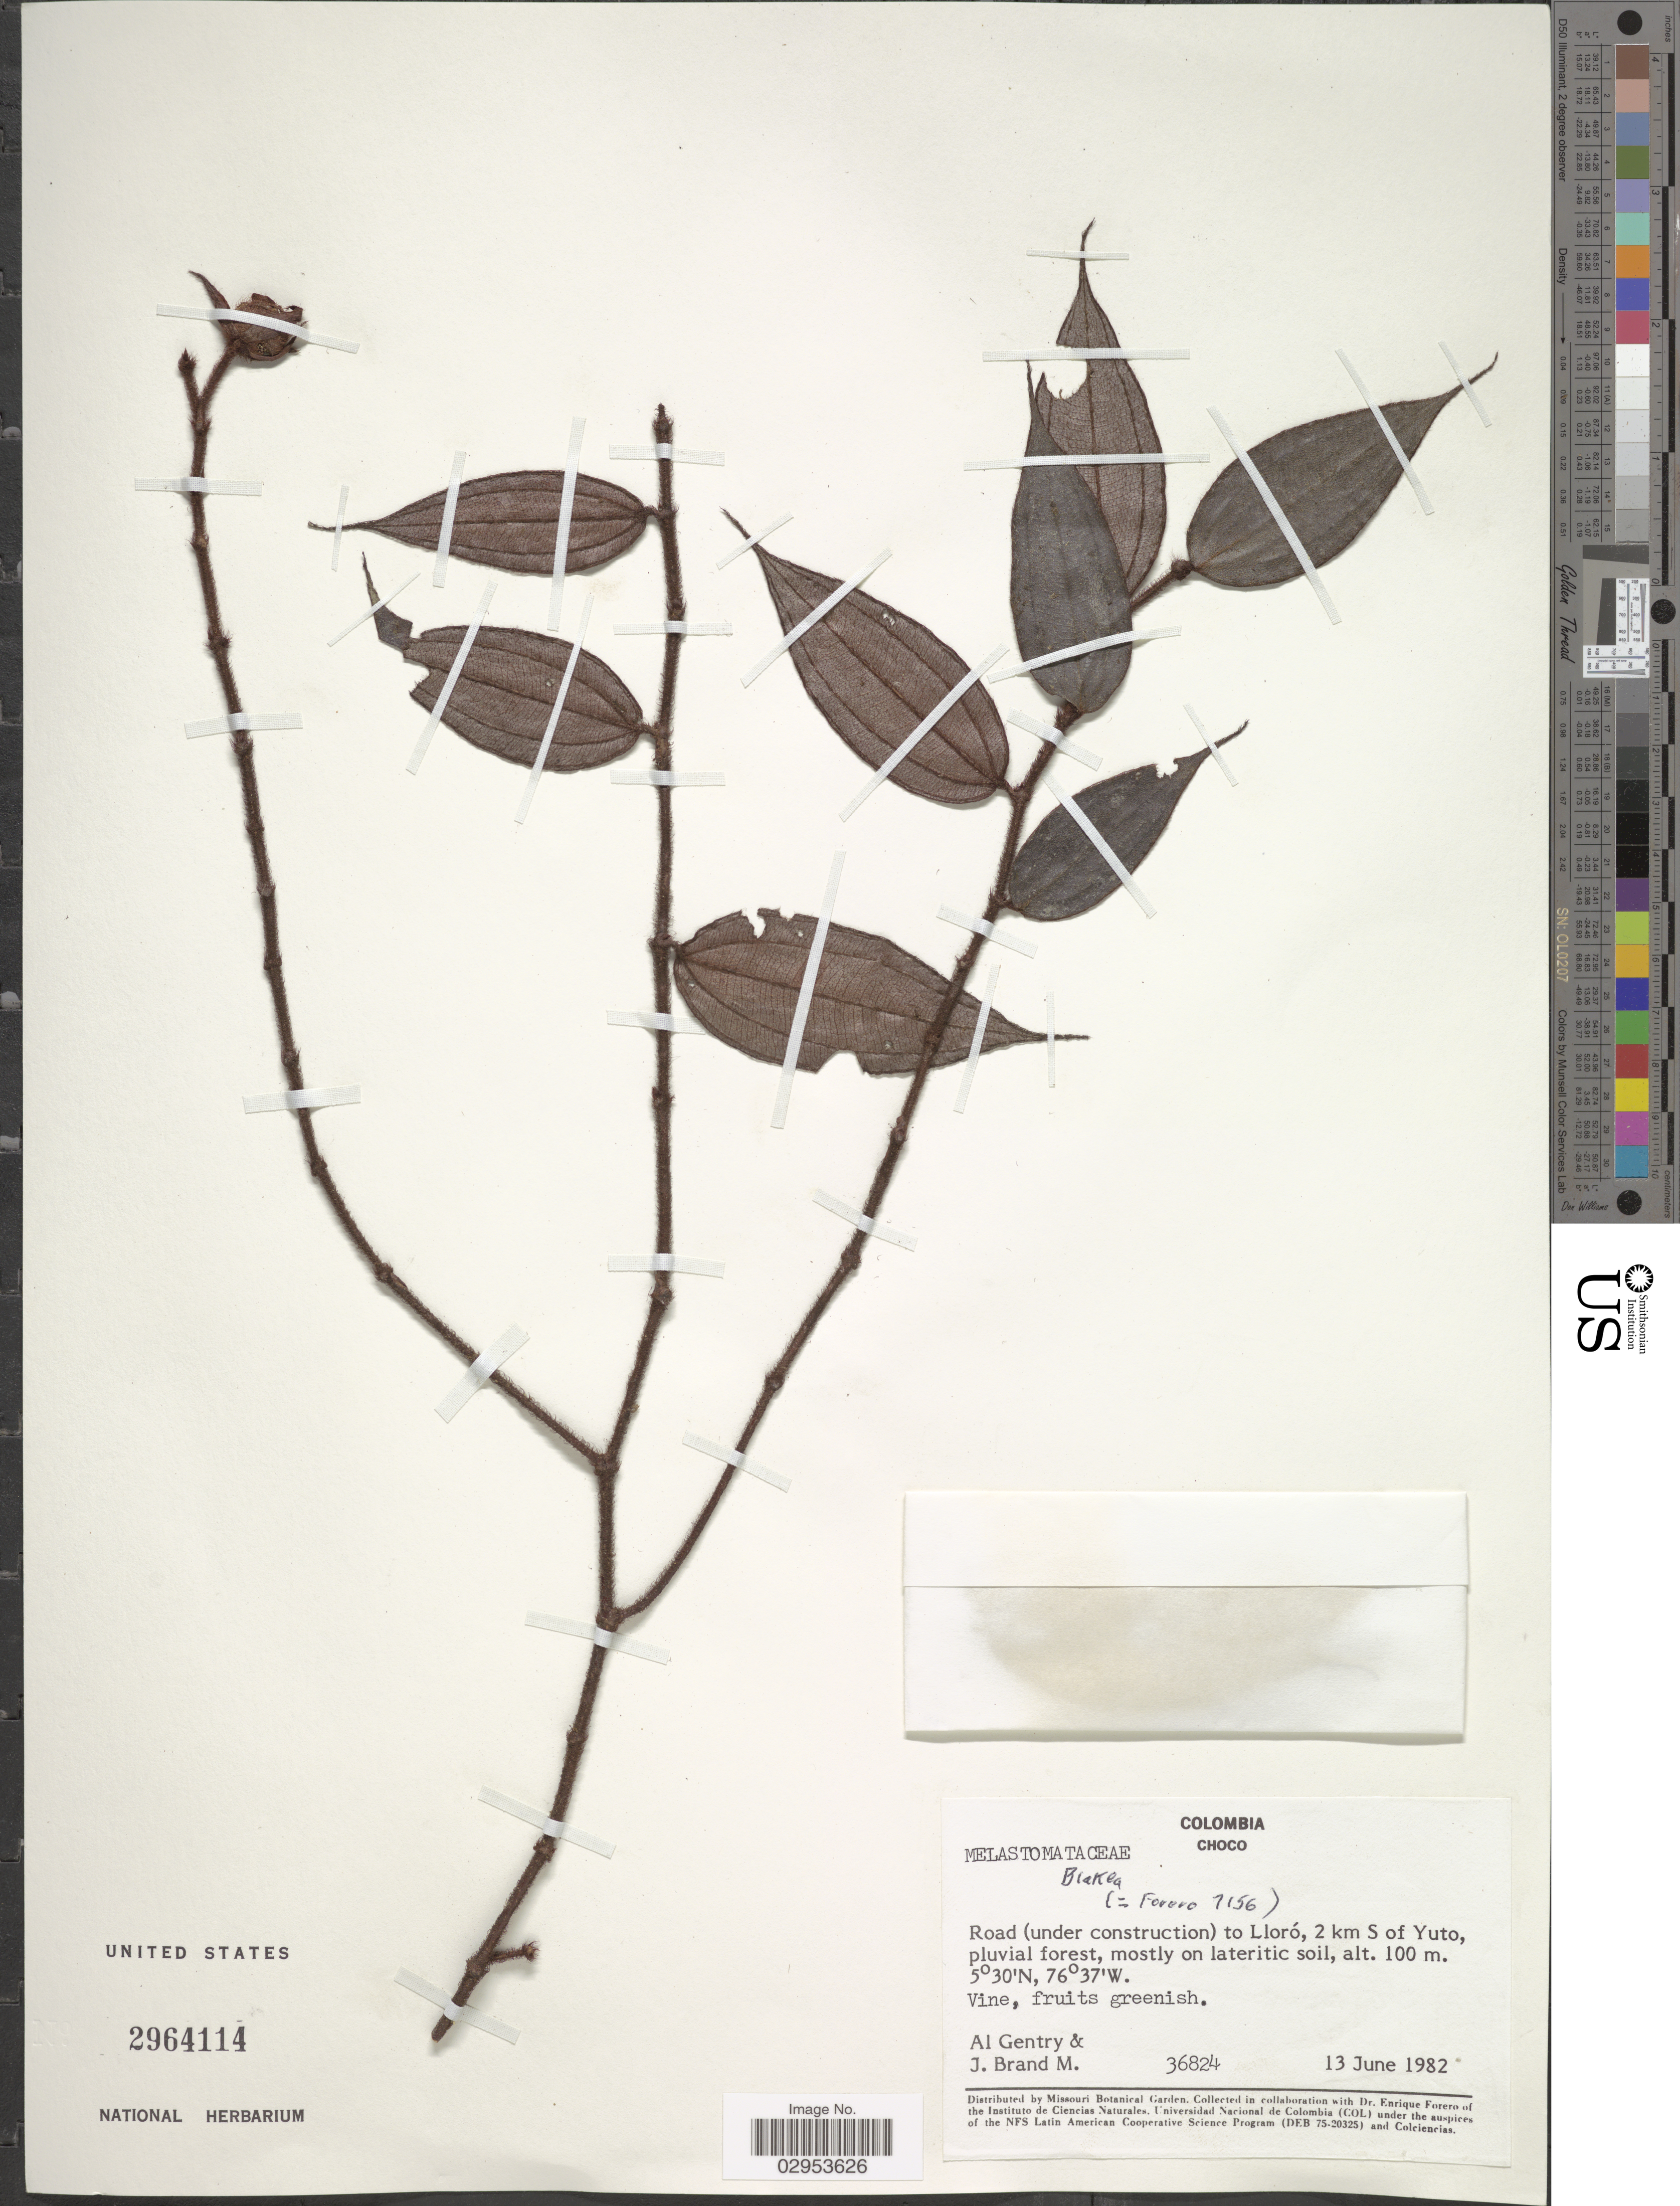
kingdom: Plantae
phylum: Tracheophyta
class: Magnoliopsida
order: Myrtales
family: Melastomataceae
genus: Blakea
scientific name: Blakea sp.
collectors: A. H. Gentry, J. Brand & E. Forero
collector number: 36824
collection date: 1982-06-13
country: Colombia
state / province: Chocó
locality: Road (under construction) to Lloró, 2 km S of Yuto.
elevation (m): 100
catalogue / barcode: US 2964114